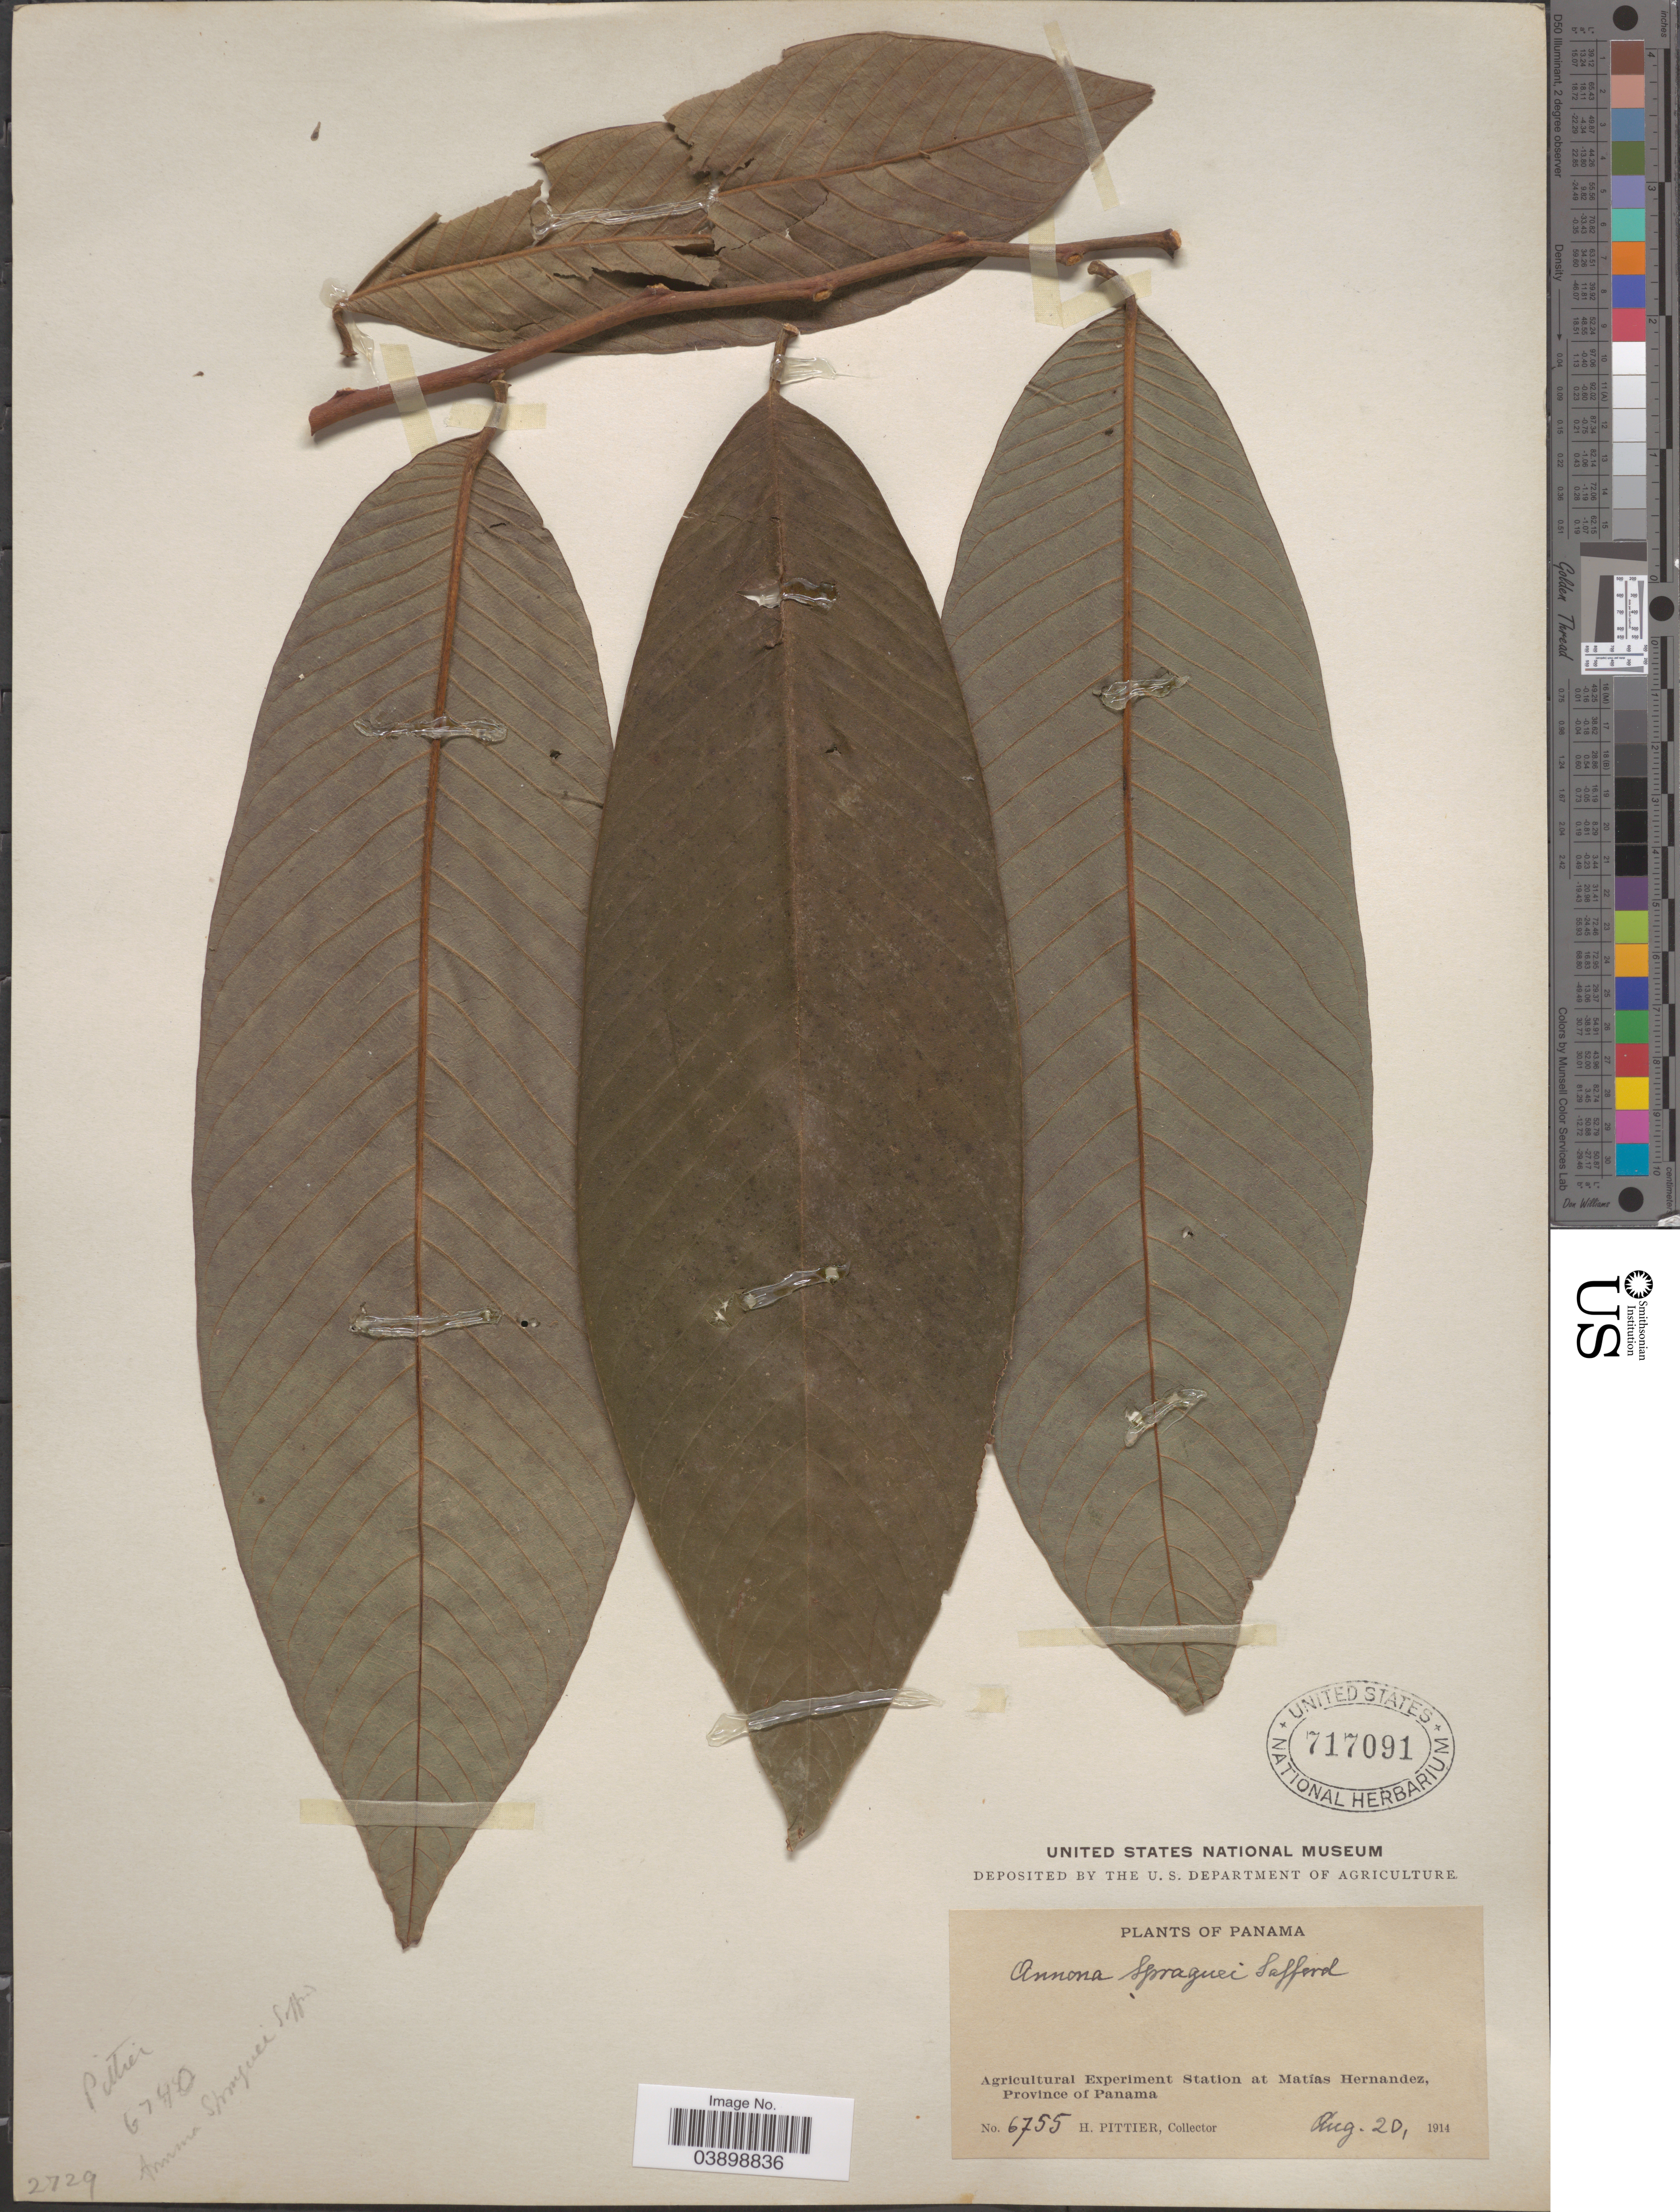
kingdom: Plantae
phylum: Tracheophyta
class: Magnoliopsida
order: Magnoliales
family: Annonaceae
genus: Annona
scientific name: Annona spraguei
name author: Saff.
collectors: H. F. Pittier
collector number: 6755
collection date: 1914-08-20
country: Panama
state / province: Panamá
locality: Agricultural Experiment Station at Matías Hernandez.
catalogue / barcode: US 717091